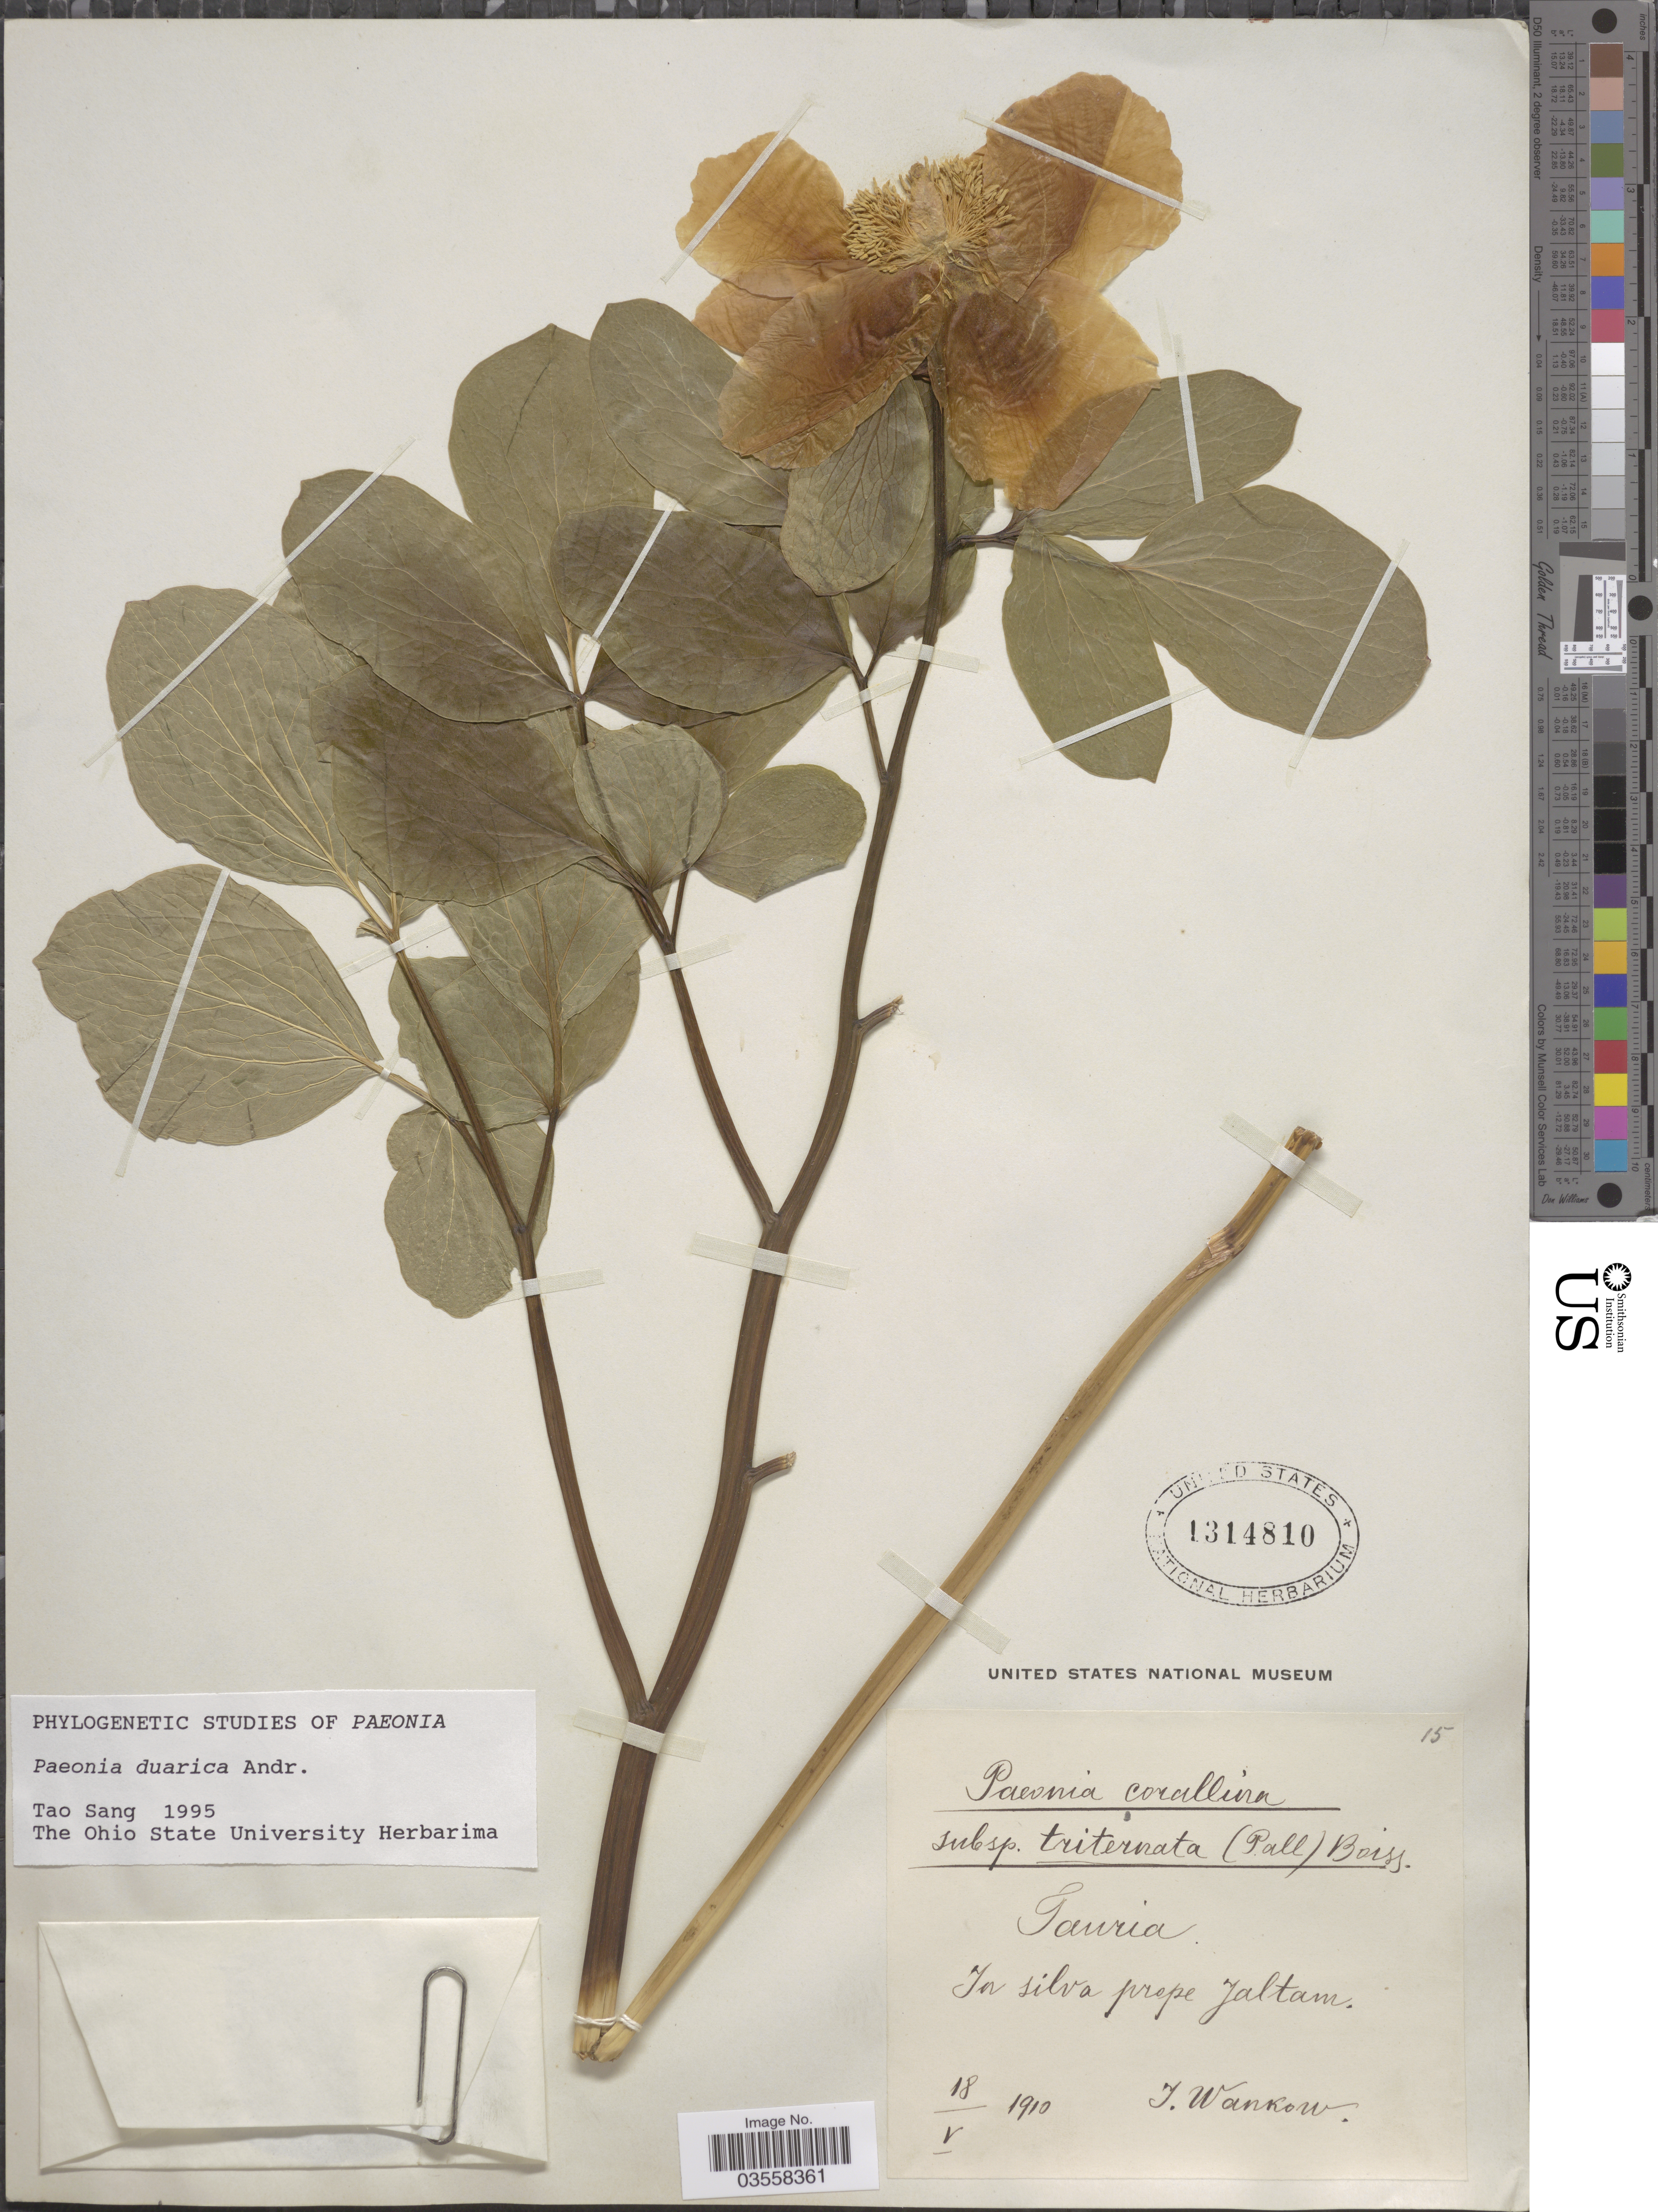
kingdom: Plantae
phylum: Tracheophyta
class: Magnoliopsida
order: Saxifragales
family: Paeoniaceae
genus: Paeonia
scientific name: Paeonia daurica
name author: Andrews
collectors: I. Wankow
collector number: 15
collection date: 1910-05-18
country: Ukraine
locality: Gauria. In silva prope Jaltam.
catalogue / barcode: US 1314810